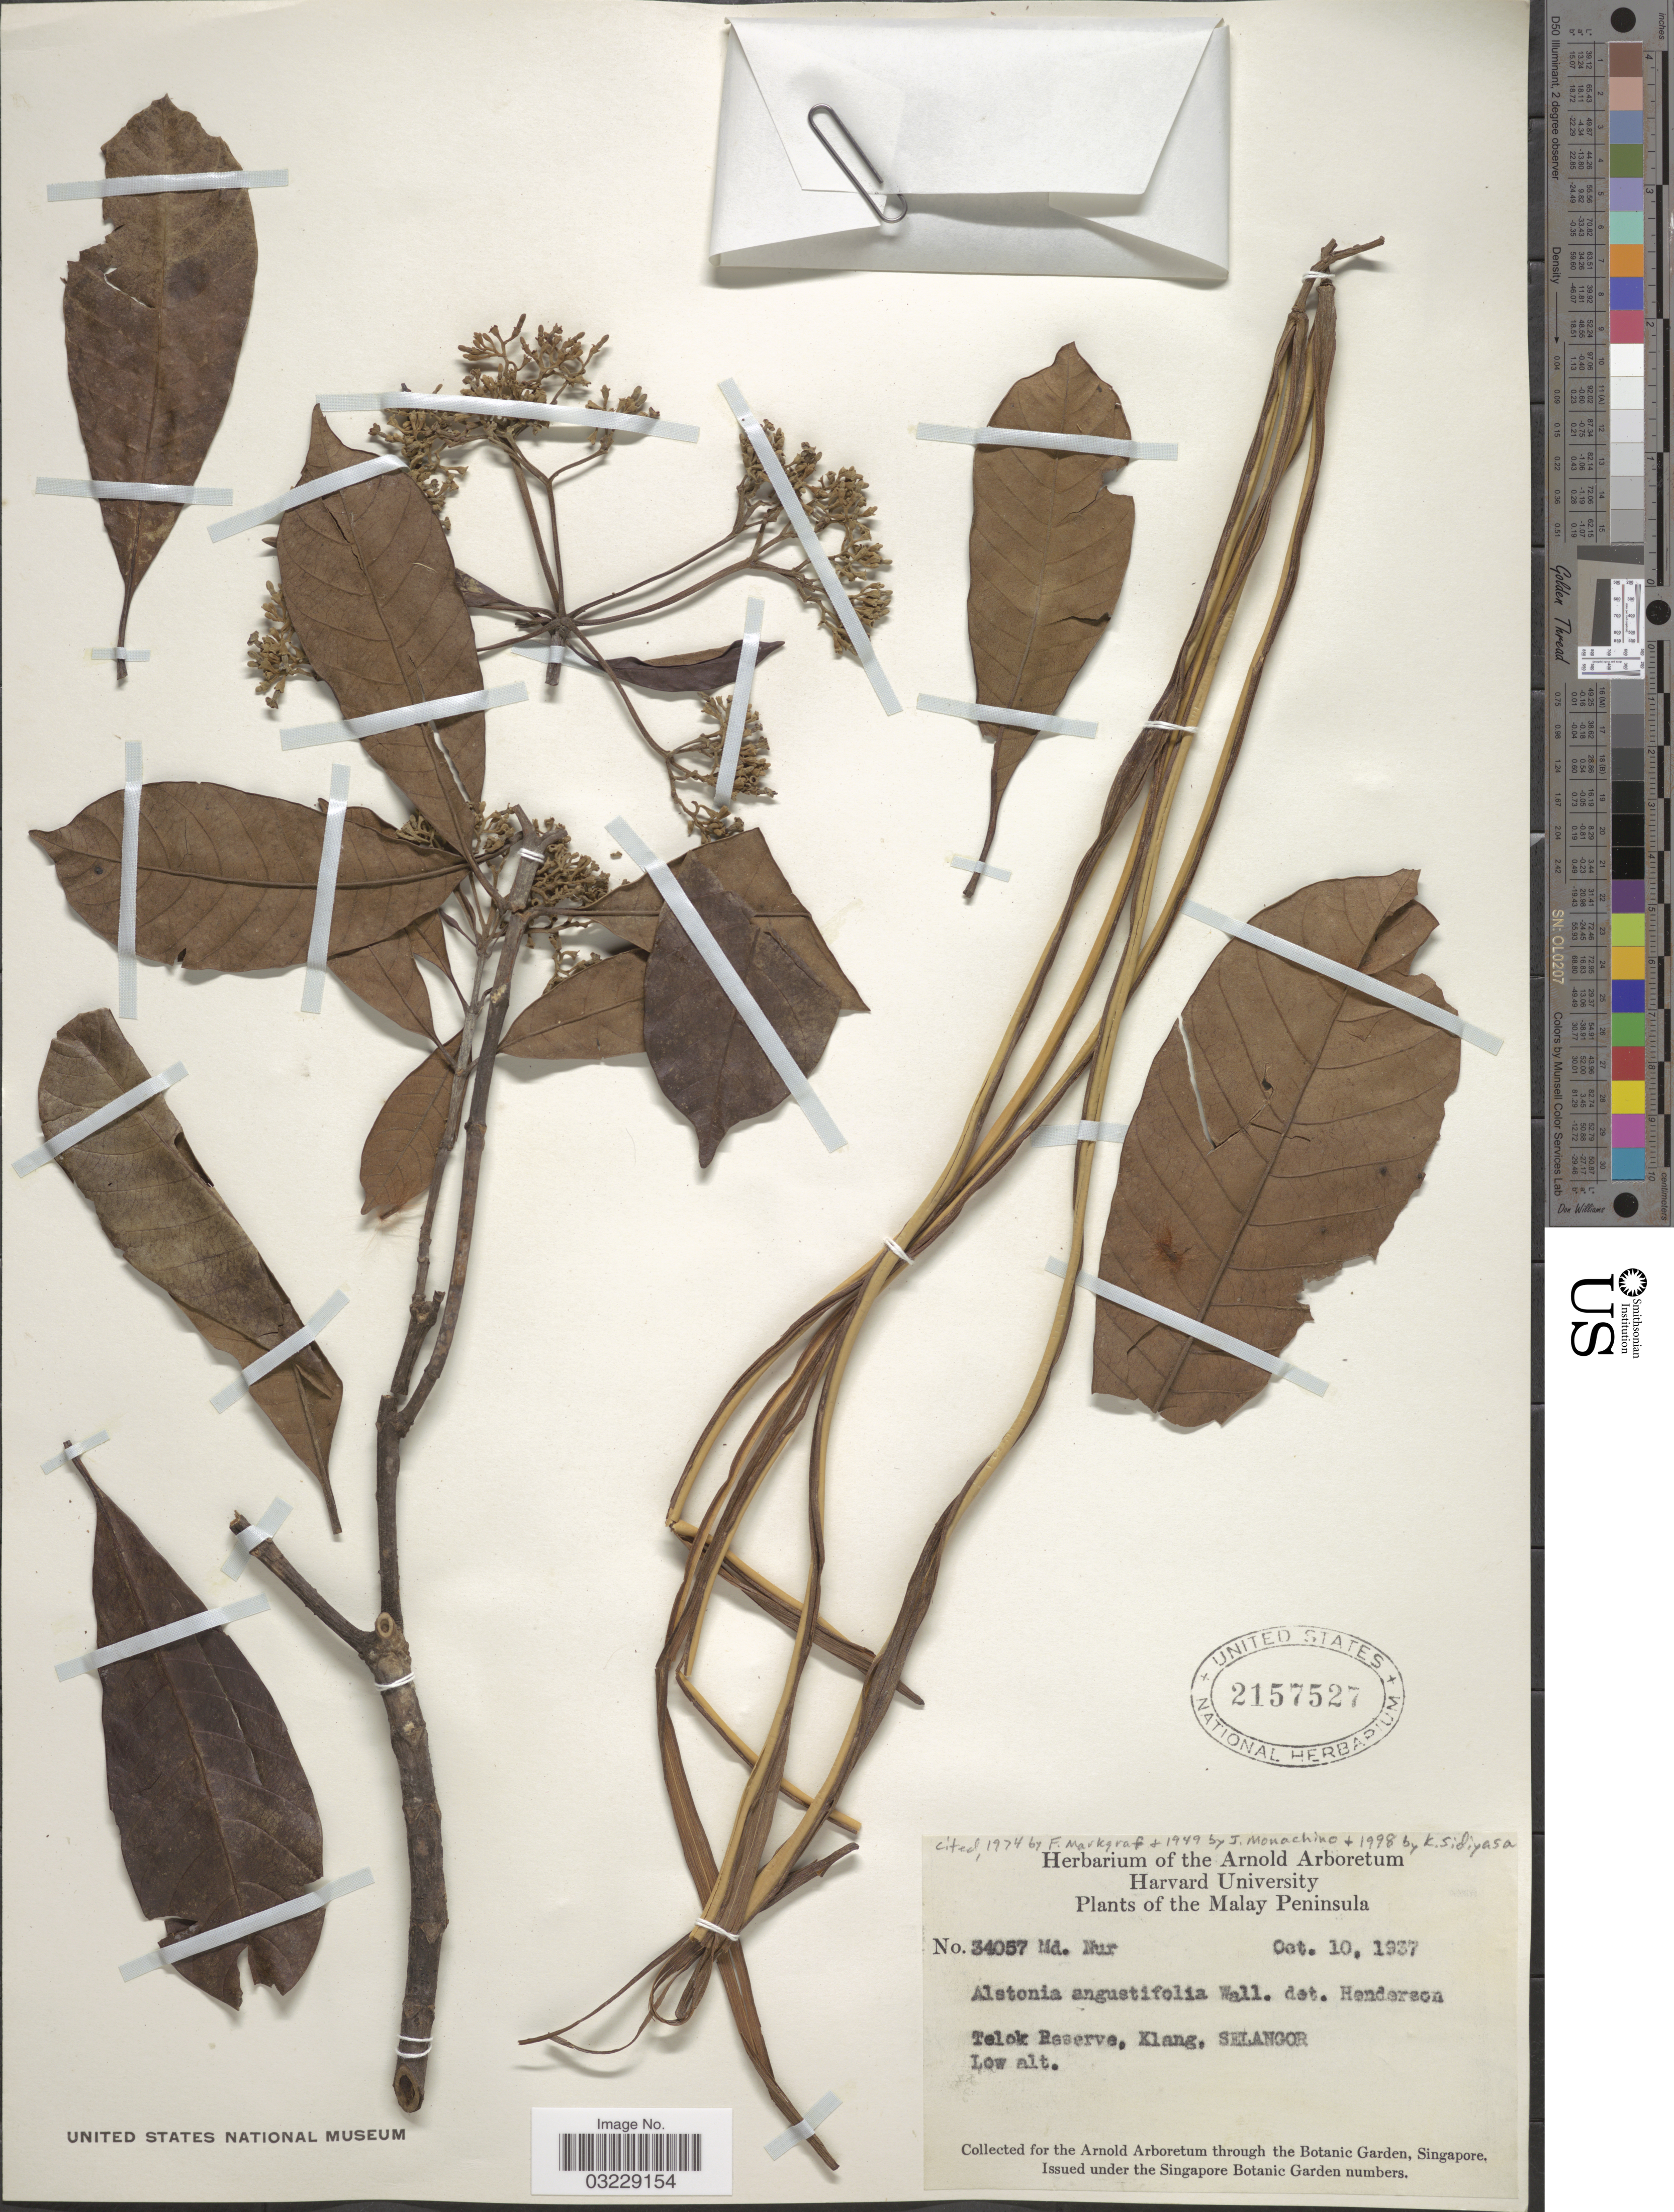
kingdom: Plantae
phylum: Tracheophyta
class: Magnoliopsida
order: Gentianales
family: Apocynaceae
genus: Alstonia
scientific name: Alstonia angustifolia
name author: Wall. ex A. DC.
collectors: M. Nur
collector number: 34057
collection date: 1937-10-10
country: Malaysia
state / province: Selangor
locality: Malay Peninsula. Telok Reserve, Klang.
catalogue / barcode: US 2157527